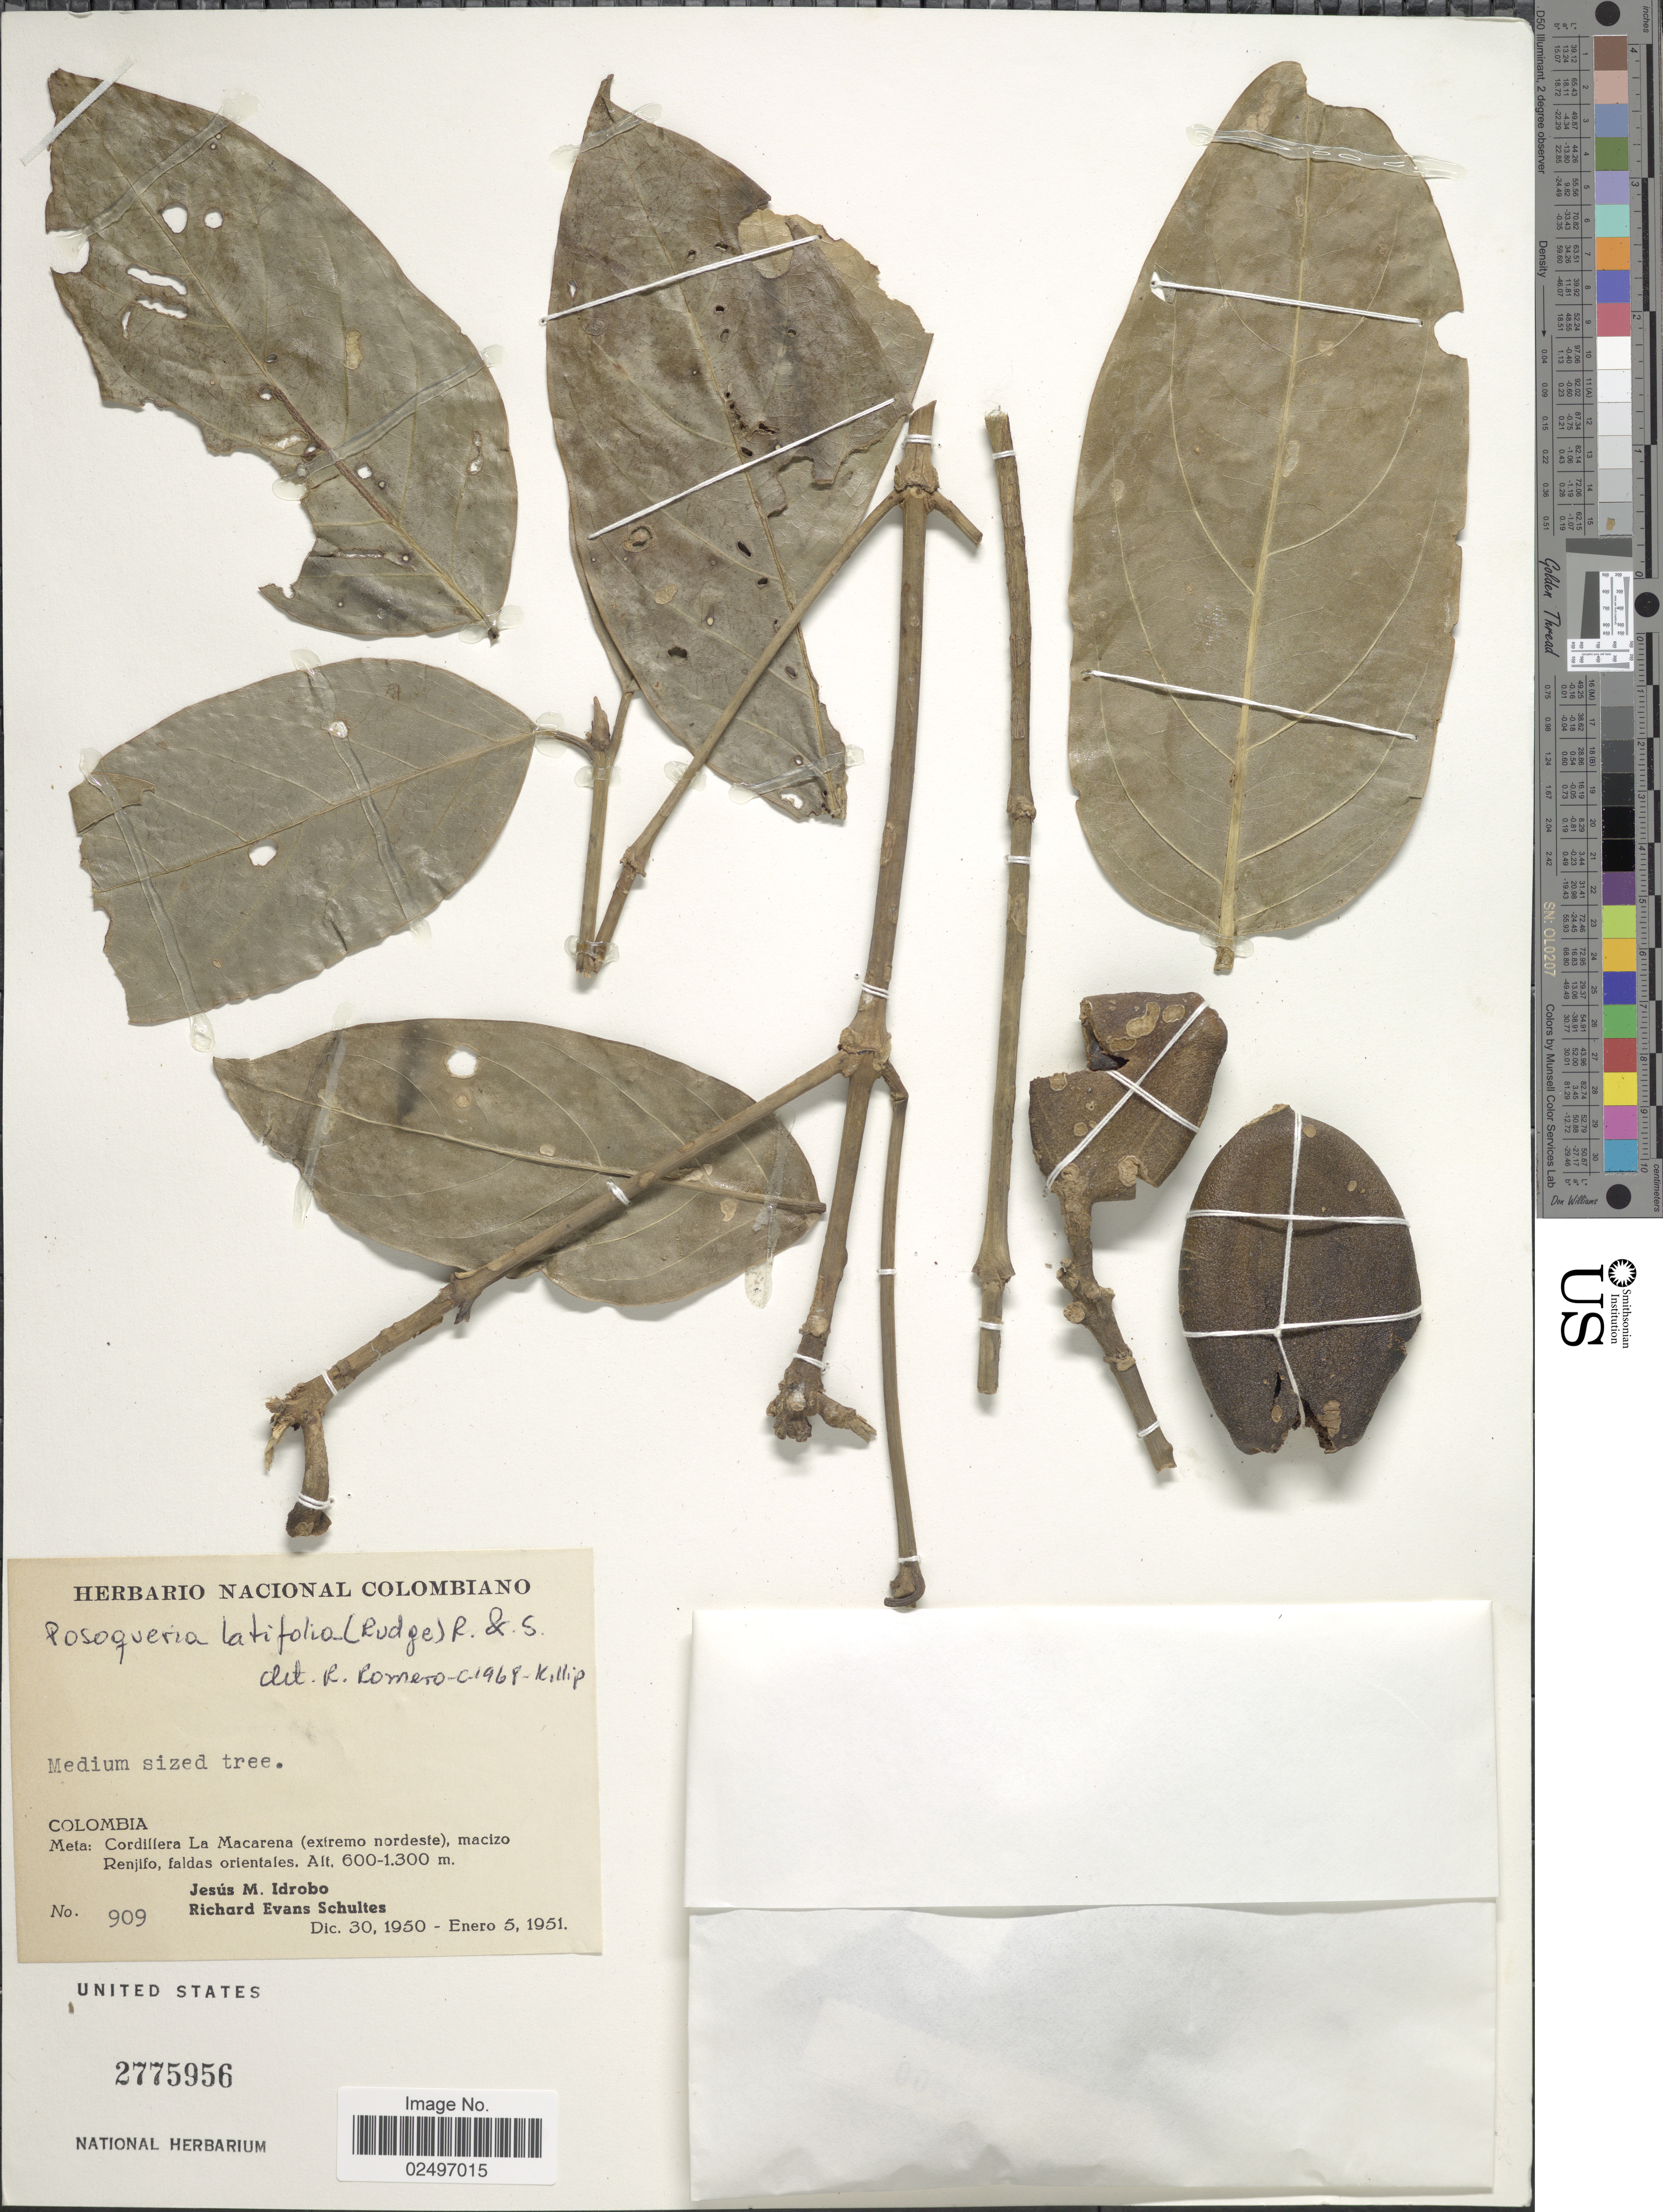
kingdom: Plantae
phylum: Tracheophyta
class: Magnoliopsida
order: Gentianales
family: Rubiaceae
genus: Posoqueria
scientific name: Posoqueria latifolia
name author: (Rudge) Roem. & Schult.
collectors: J. M. Idrobo & R. E. Schultes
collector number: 909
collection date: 1950-12-30/1951-01-05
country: Colombia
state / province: Meta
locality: Cordillera La Macarena (extremo nordeste), macizo Renjifo, faldas orientales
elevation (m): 600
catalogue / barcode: US 2775956